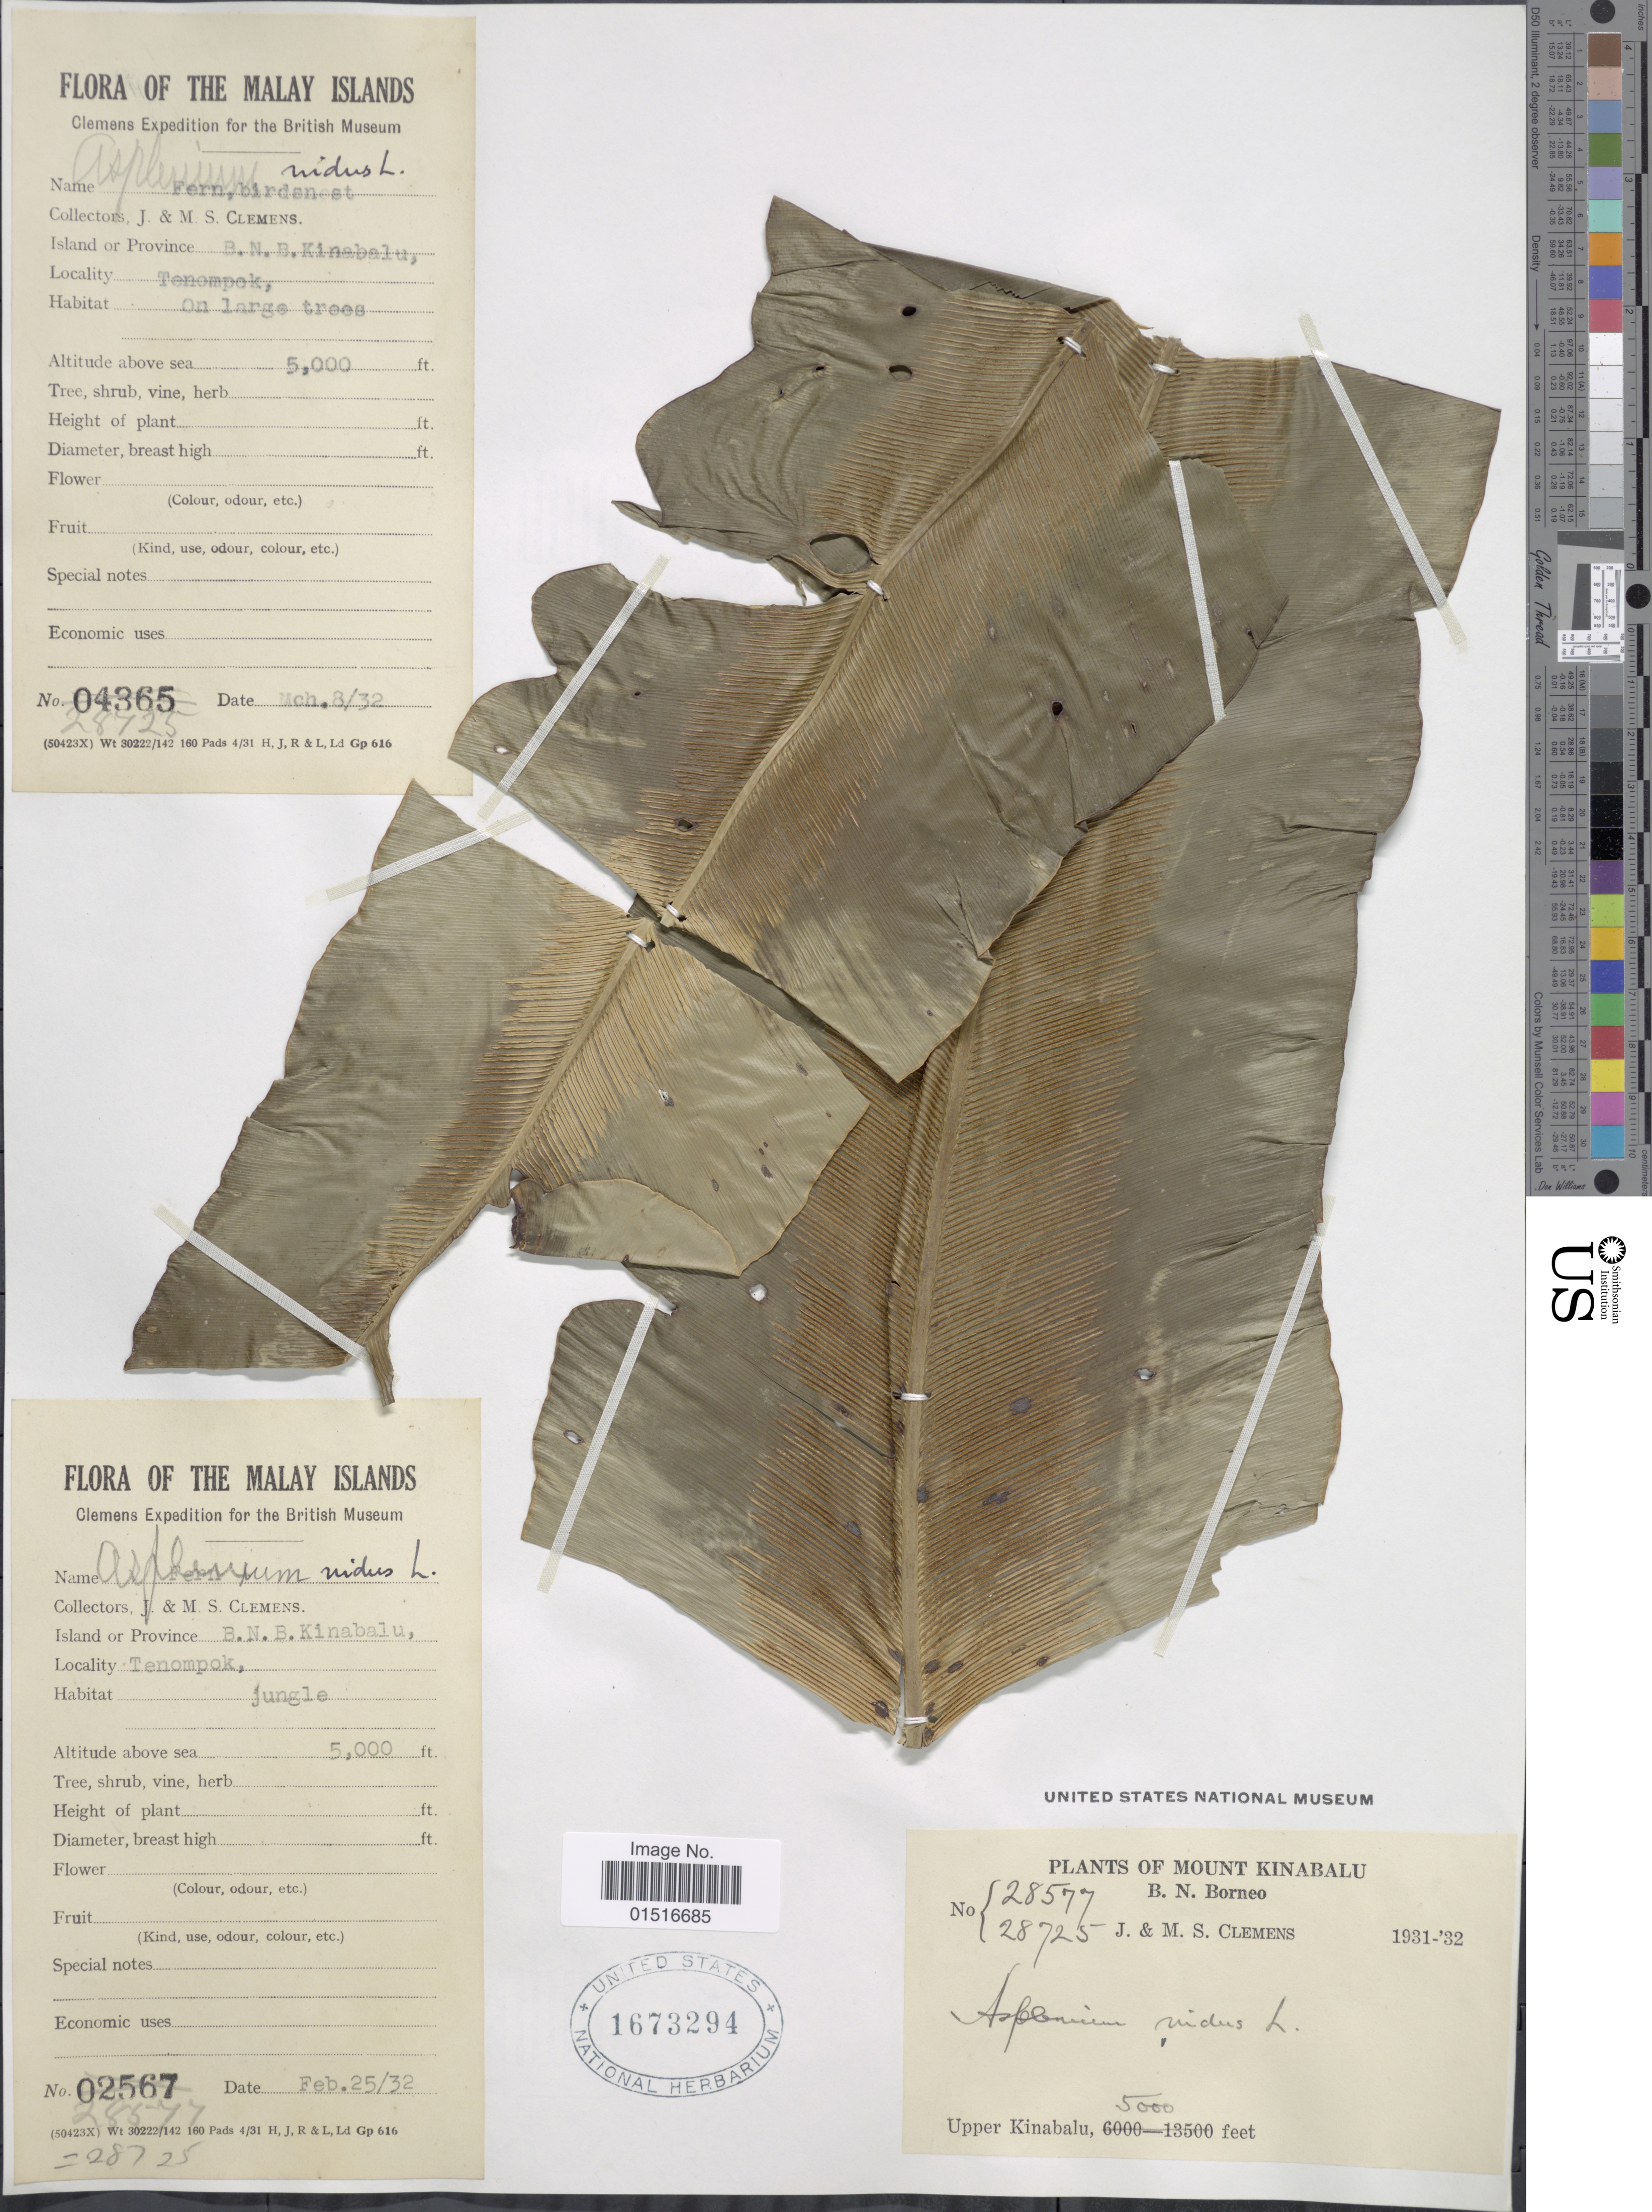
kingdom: Plantae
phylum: Tracheophyta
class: Polypodiopsida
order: Polypodiales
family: Aspleniaceae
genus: Asplenium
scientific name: Asplenium nidus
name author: L.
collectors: J. Clemens & M. S. Clemens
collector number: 28725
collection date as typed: Transcribed d/m/y: 8/3/32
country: Malaysia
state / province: Sabah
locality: Malay Islands, B.N.B. Kinabalu, Tenompok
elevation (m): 1524